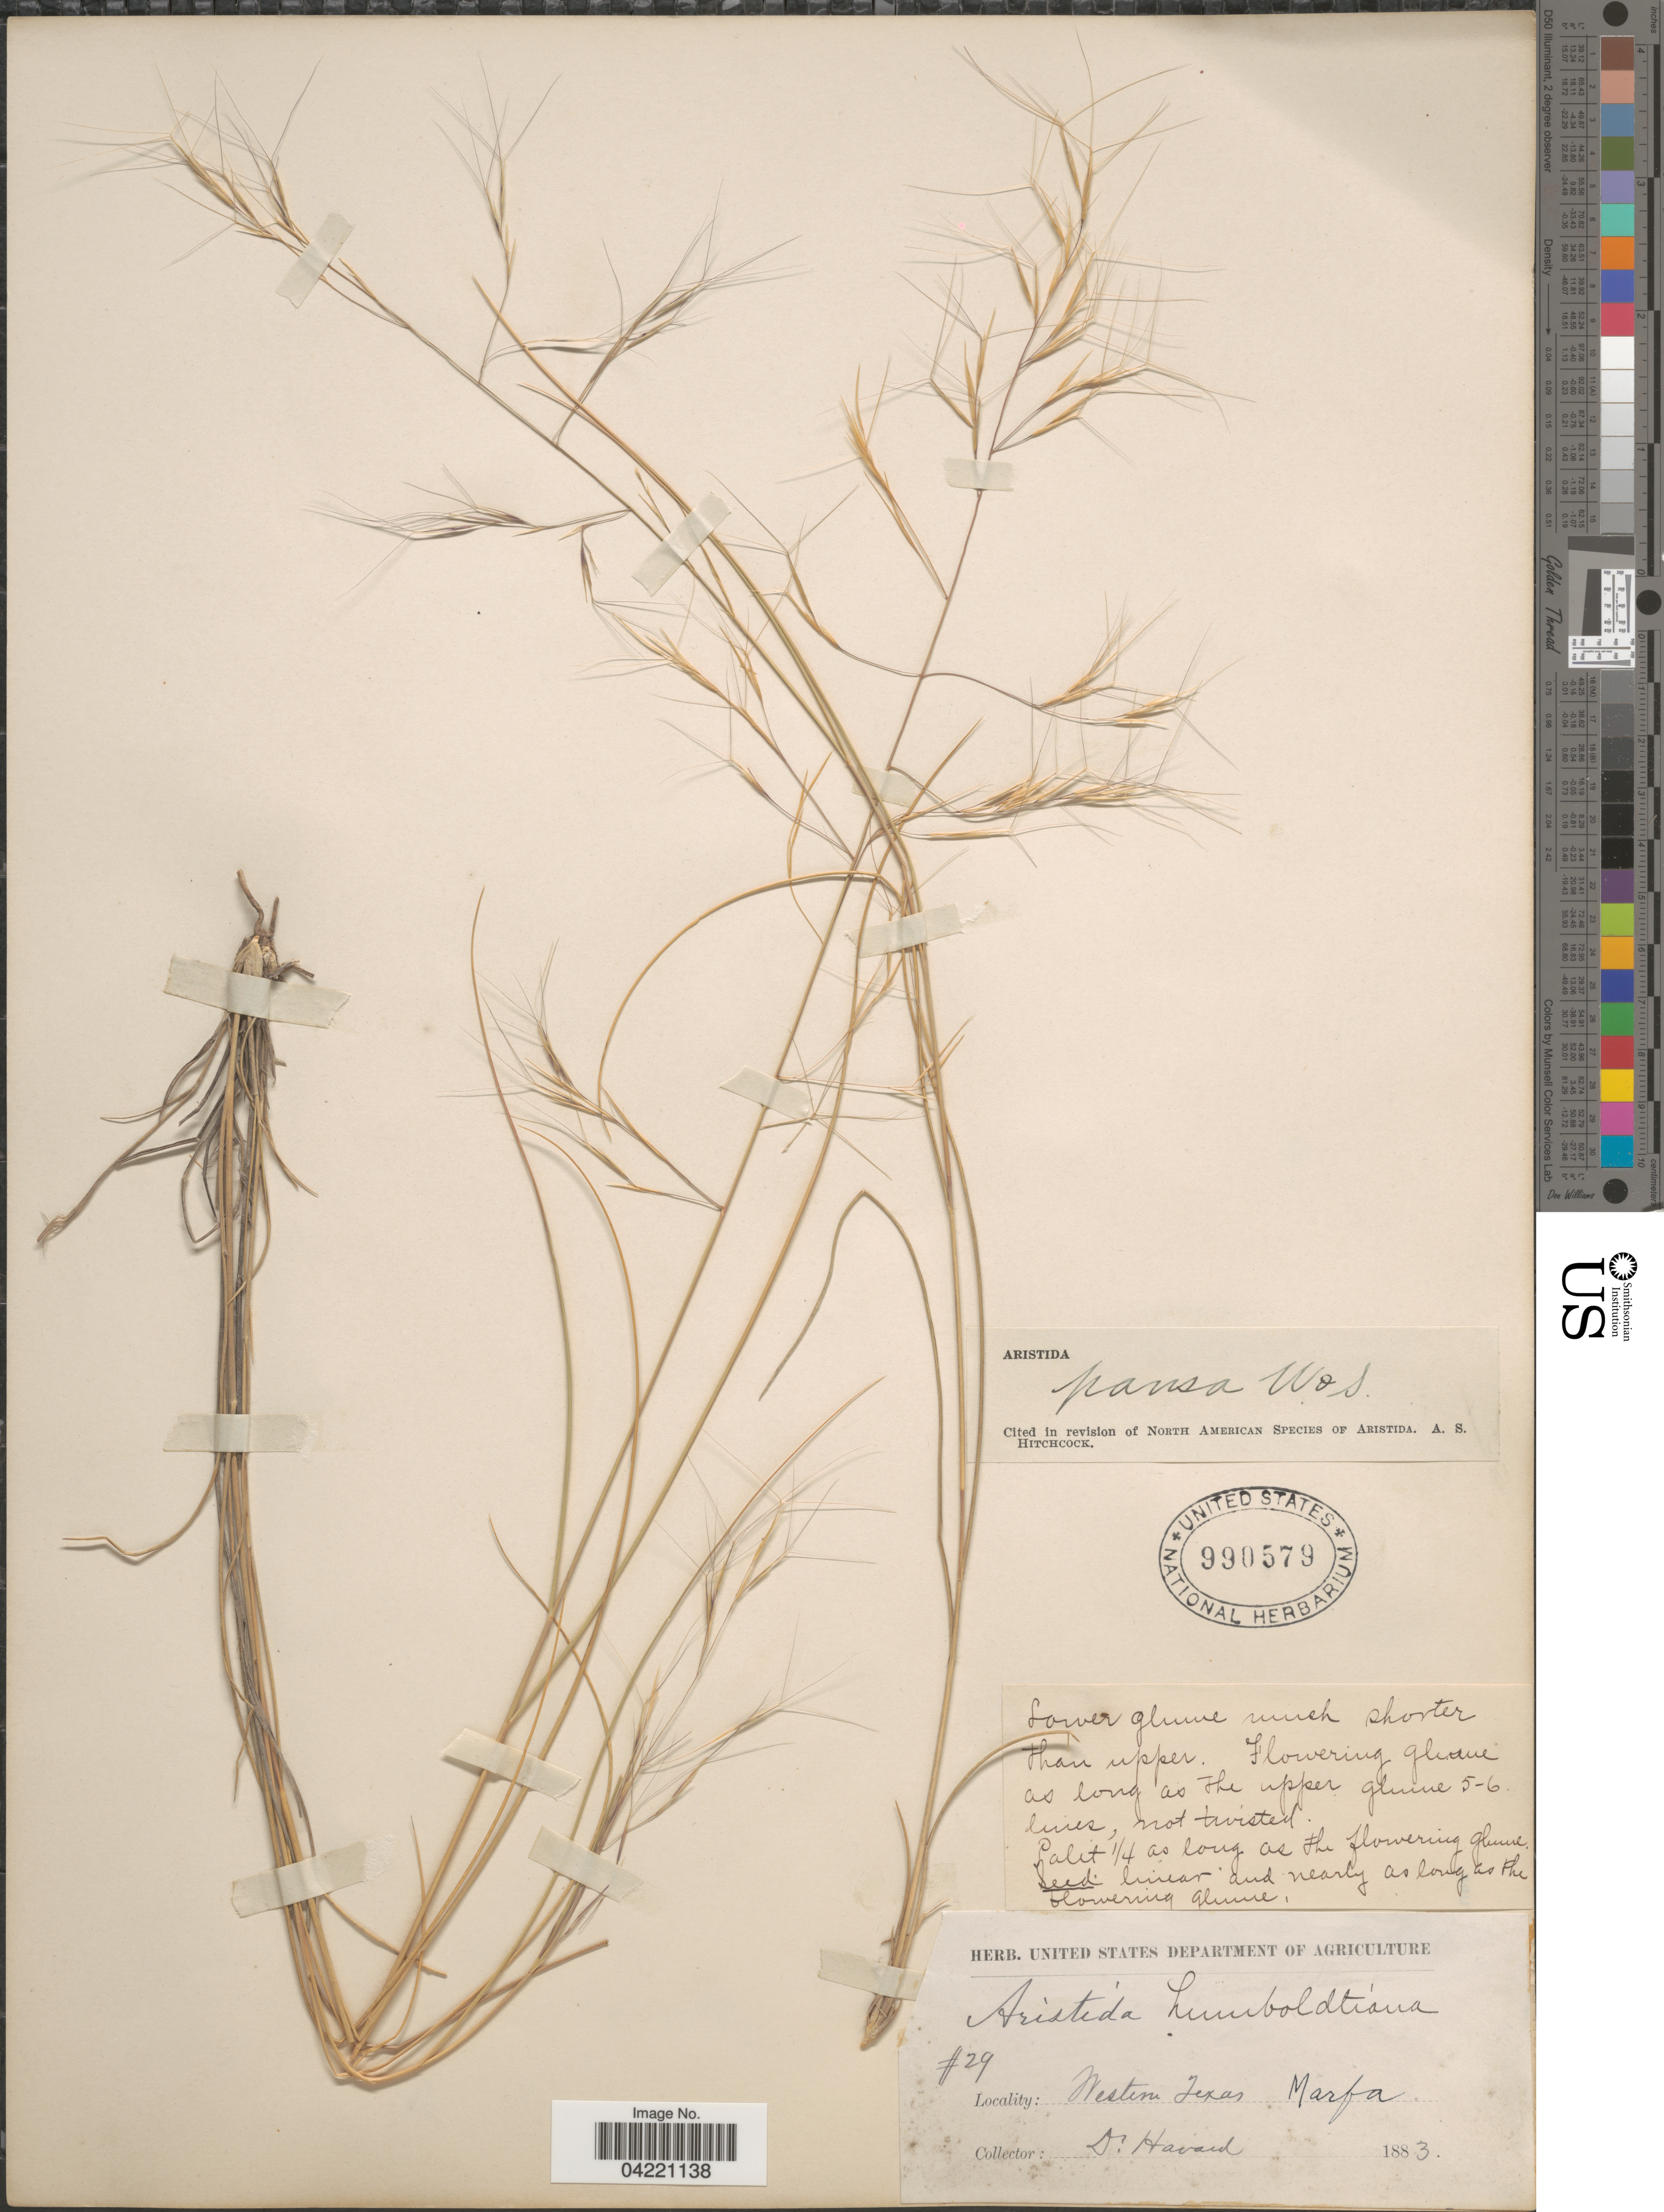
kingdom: Plantae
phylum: Tracheophyta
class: Liliopsida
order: Poales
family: Poaceae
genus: Aristida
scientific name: Aristida pansa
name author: Wooton & Standl.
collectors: Havard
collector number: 29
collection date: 1883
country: United States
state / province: Texas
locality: Western Texas. Marfa.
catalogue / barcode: US 990579